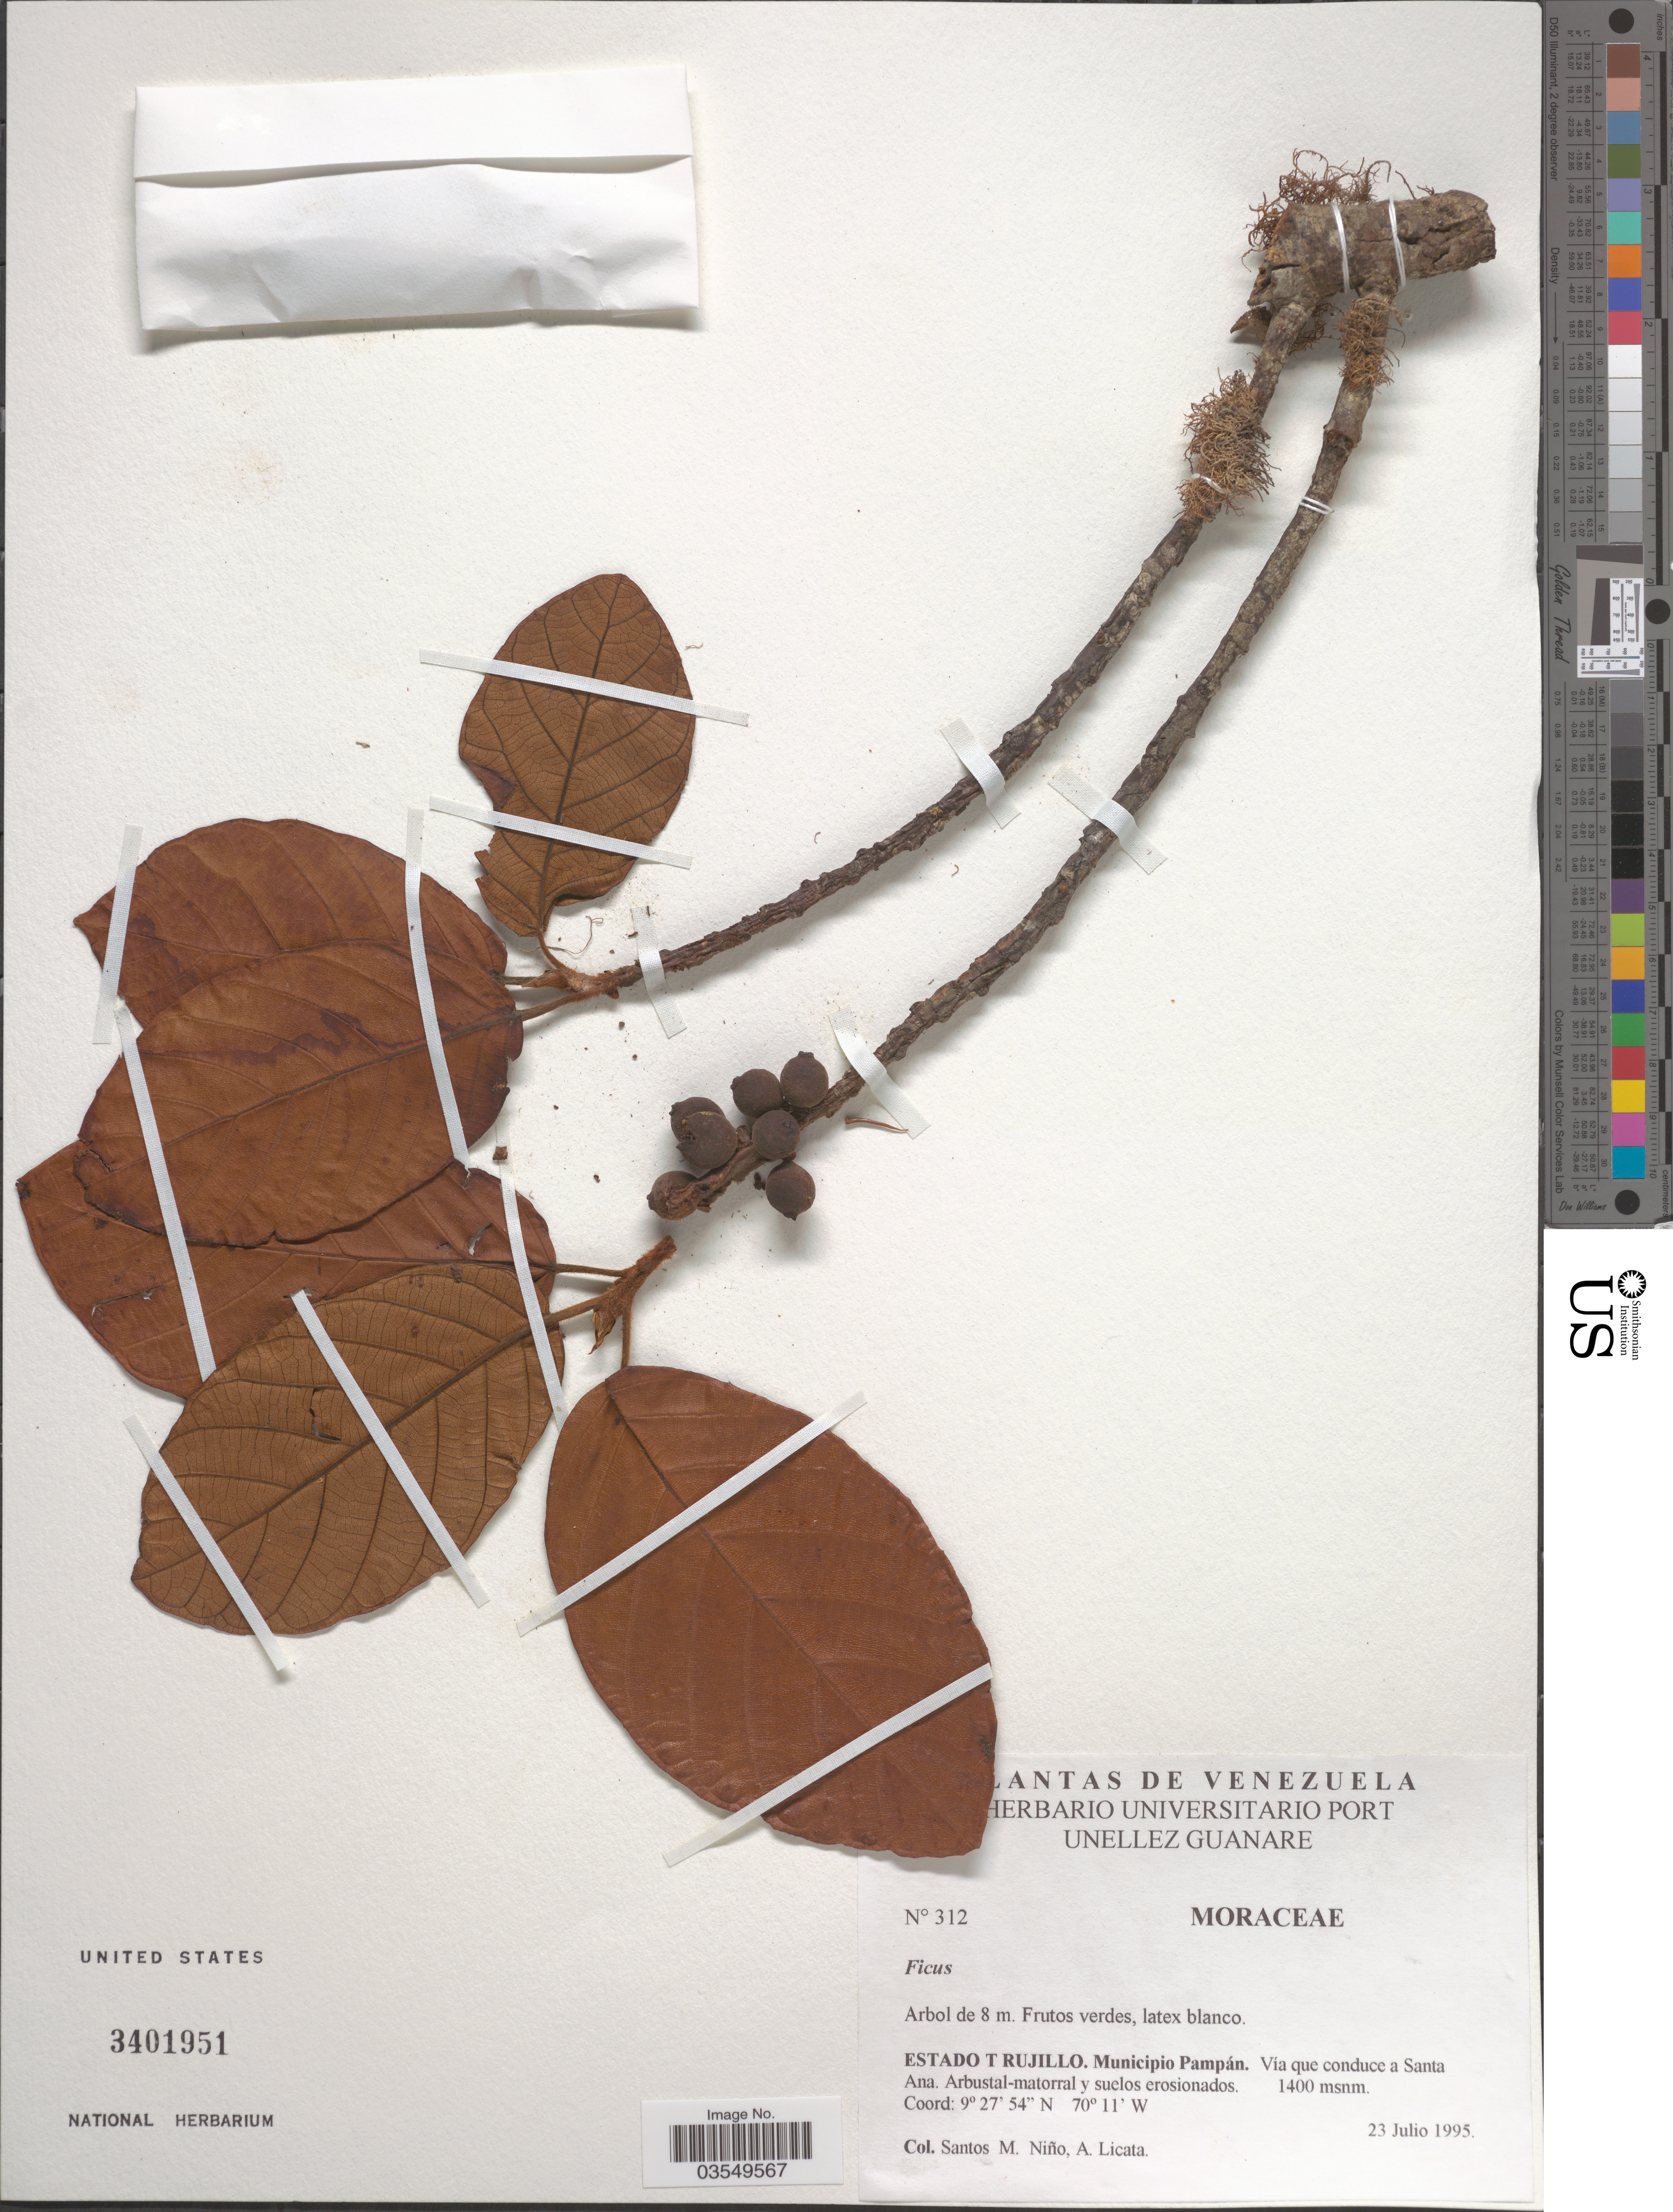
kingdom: Plantae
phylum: Tracheophyta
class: Magnoliopsida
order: Rosales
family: Moraceae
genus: Ficus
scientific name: Ficus trigona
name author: L. f.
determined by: Mitidieri, Nicole, (WIS), University of Wisconsin - Madison (UNITED STATES)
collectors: S. M. Niño & A. Licata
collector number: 312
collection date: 1995-07-23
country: Venezuela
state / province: Trujillo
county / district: Pampán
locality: Vía que conduce a Santa Ana.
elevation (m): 1400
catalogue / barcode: US 3401951